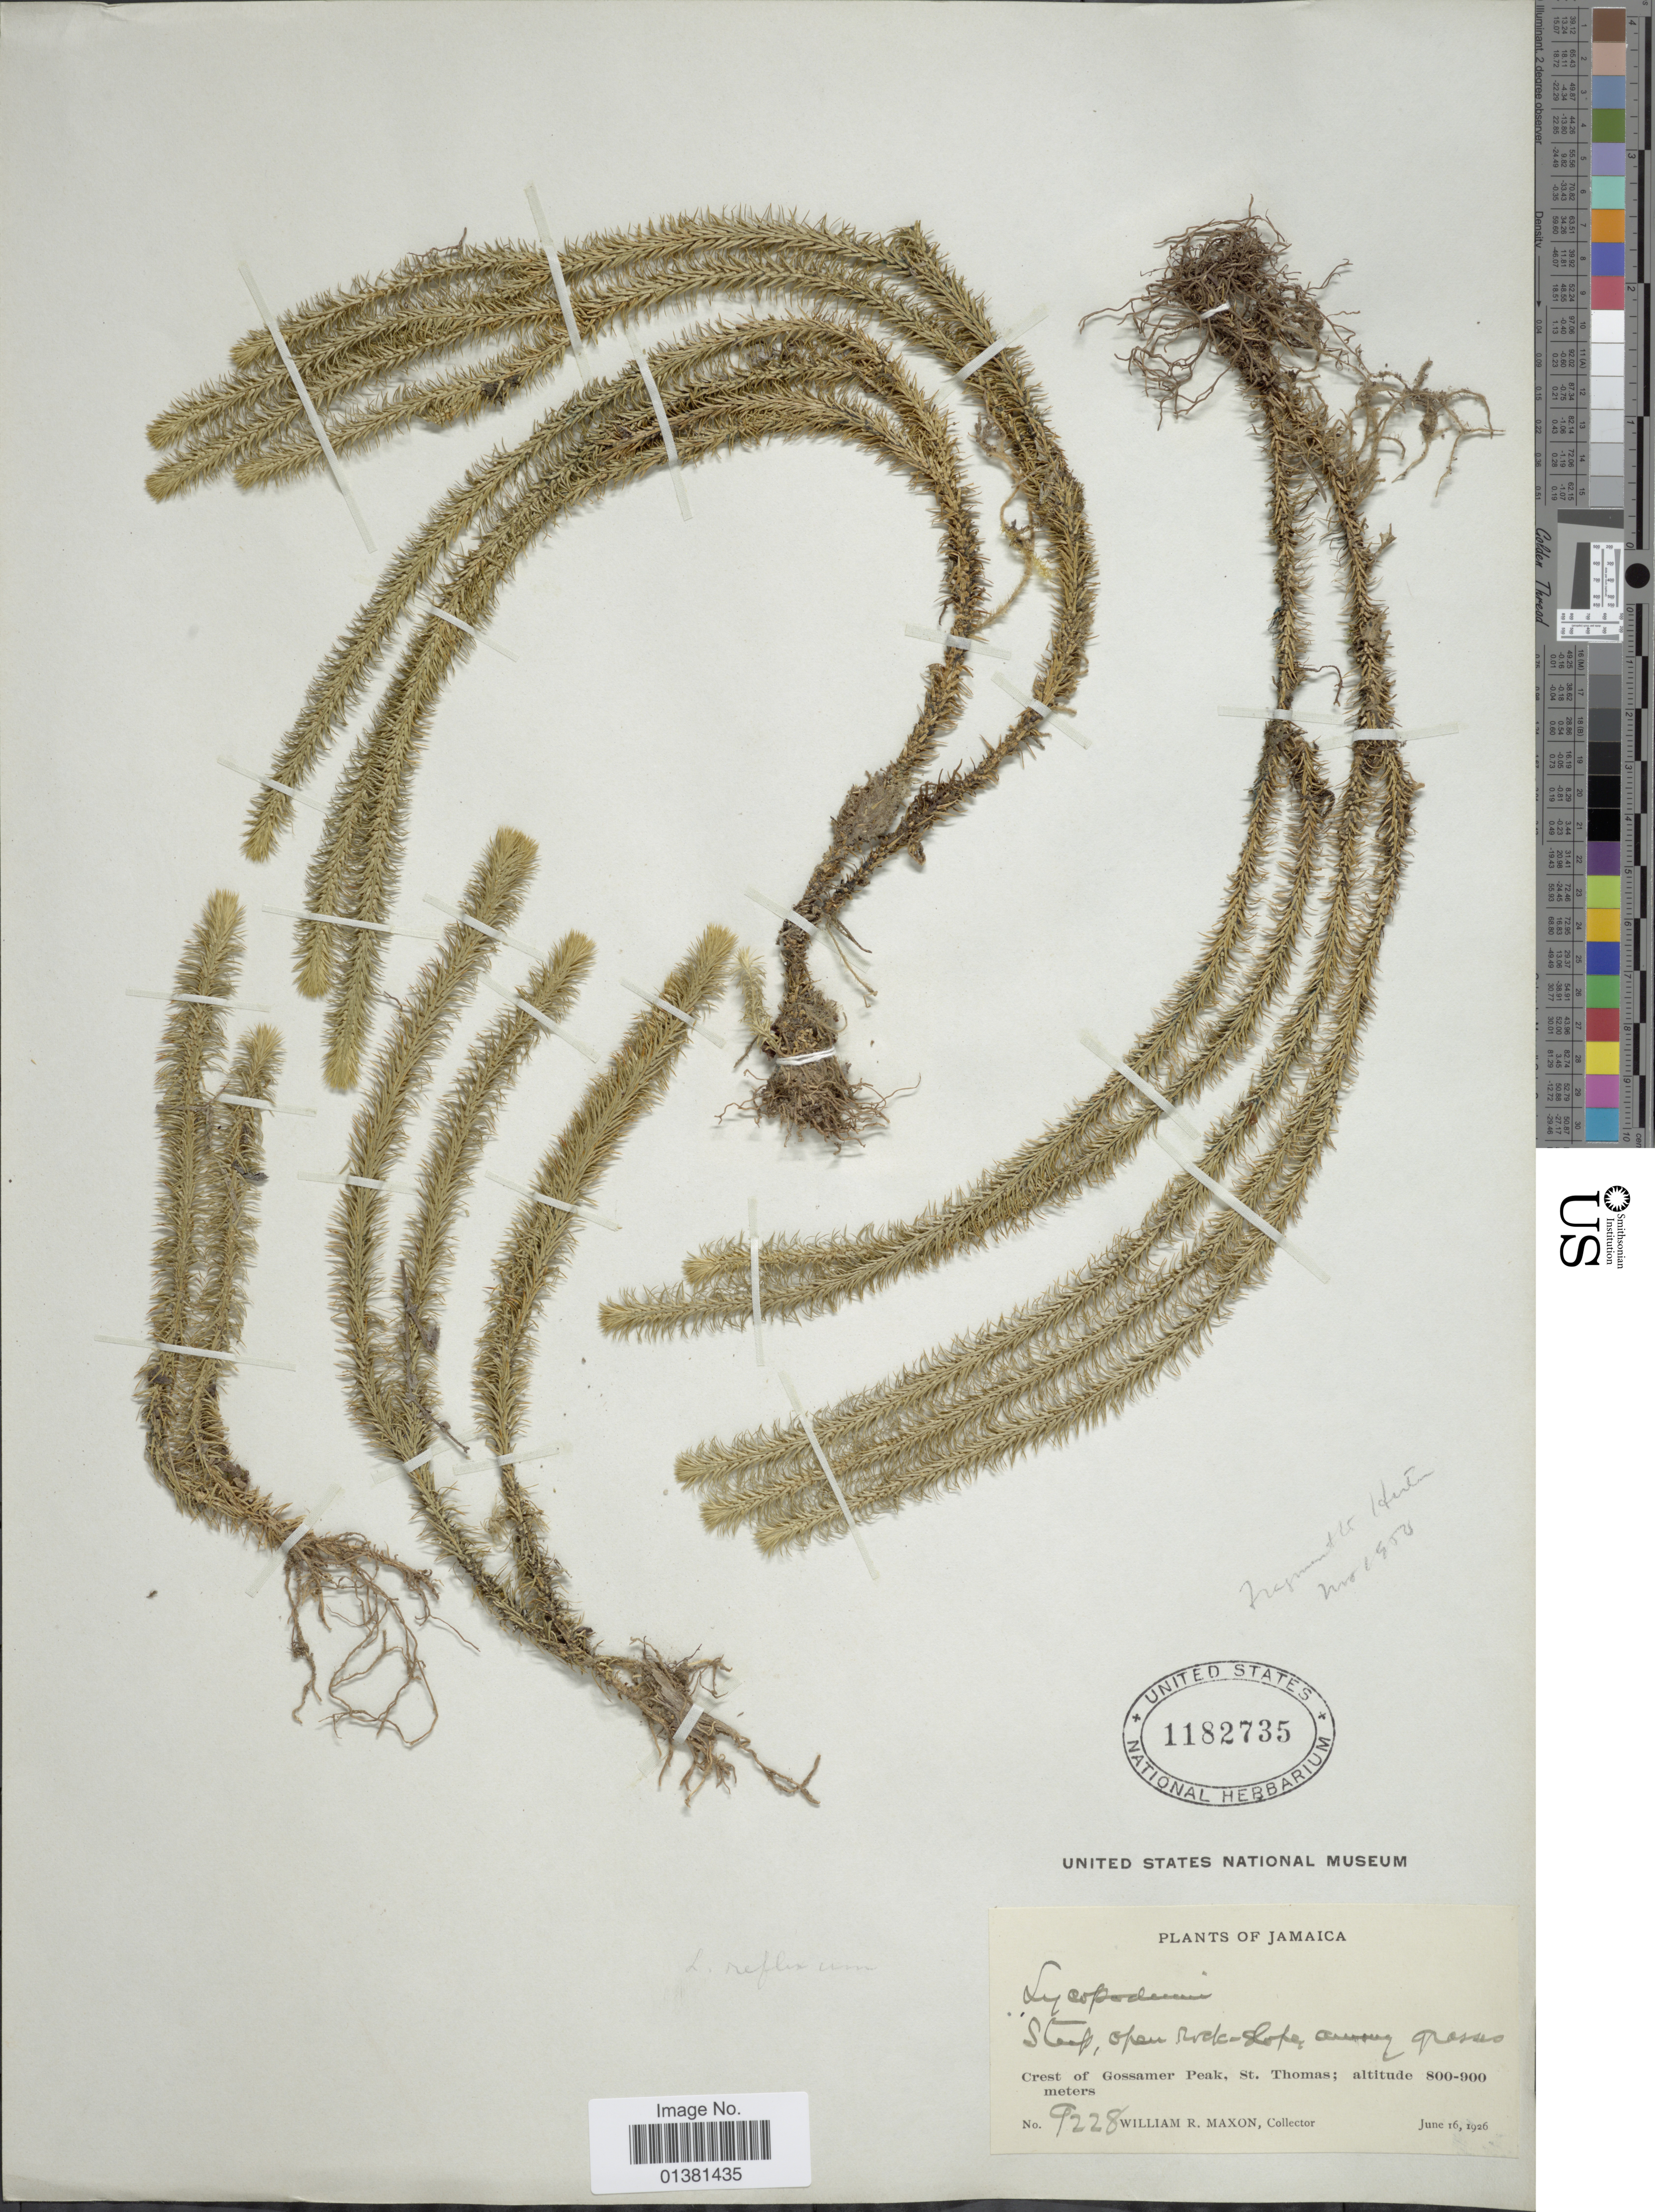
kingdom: Plantae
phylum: Tracheophyta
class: Lycopodiopsida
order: Lycopodiales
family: Lycopodiaceae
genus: Phlegmariurus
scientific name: Phlegmariurus reflexus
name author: (Lam.) B. Øllg.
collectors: W. R. Maxon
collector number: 9228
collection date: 1926-06-16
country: Jamaica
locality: Crest of Gossamer Peak, St. Thomas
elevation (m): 800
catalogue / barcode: US 1182735